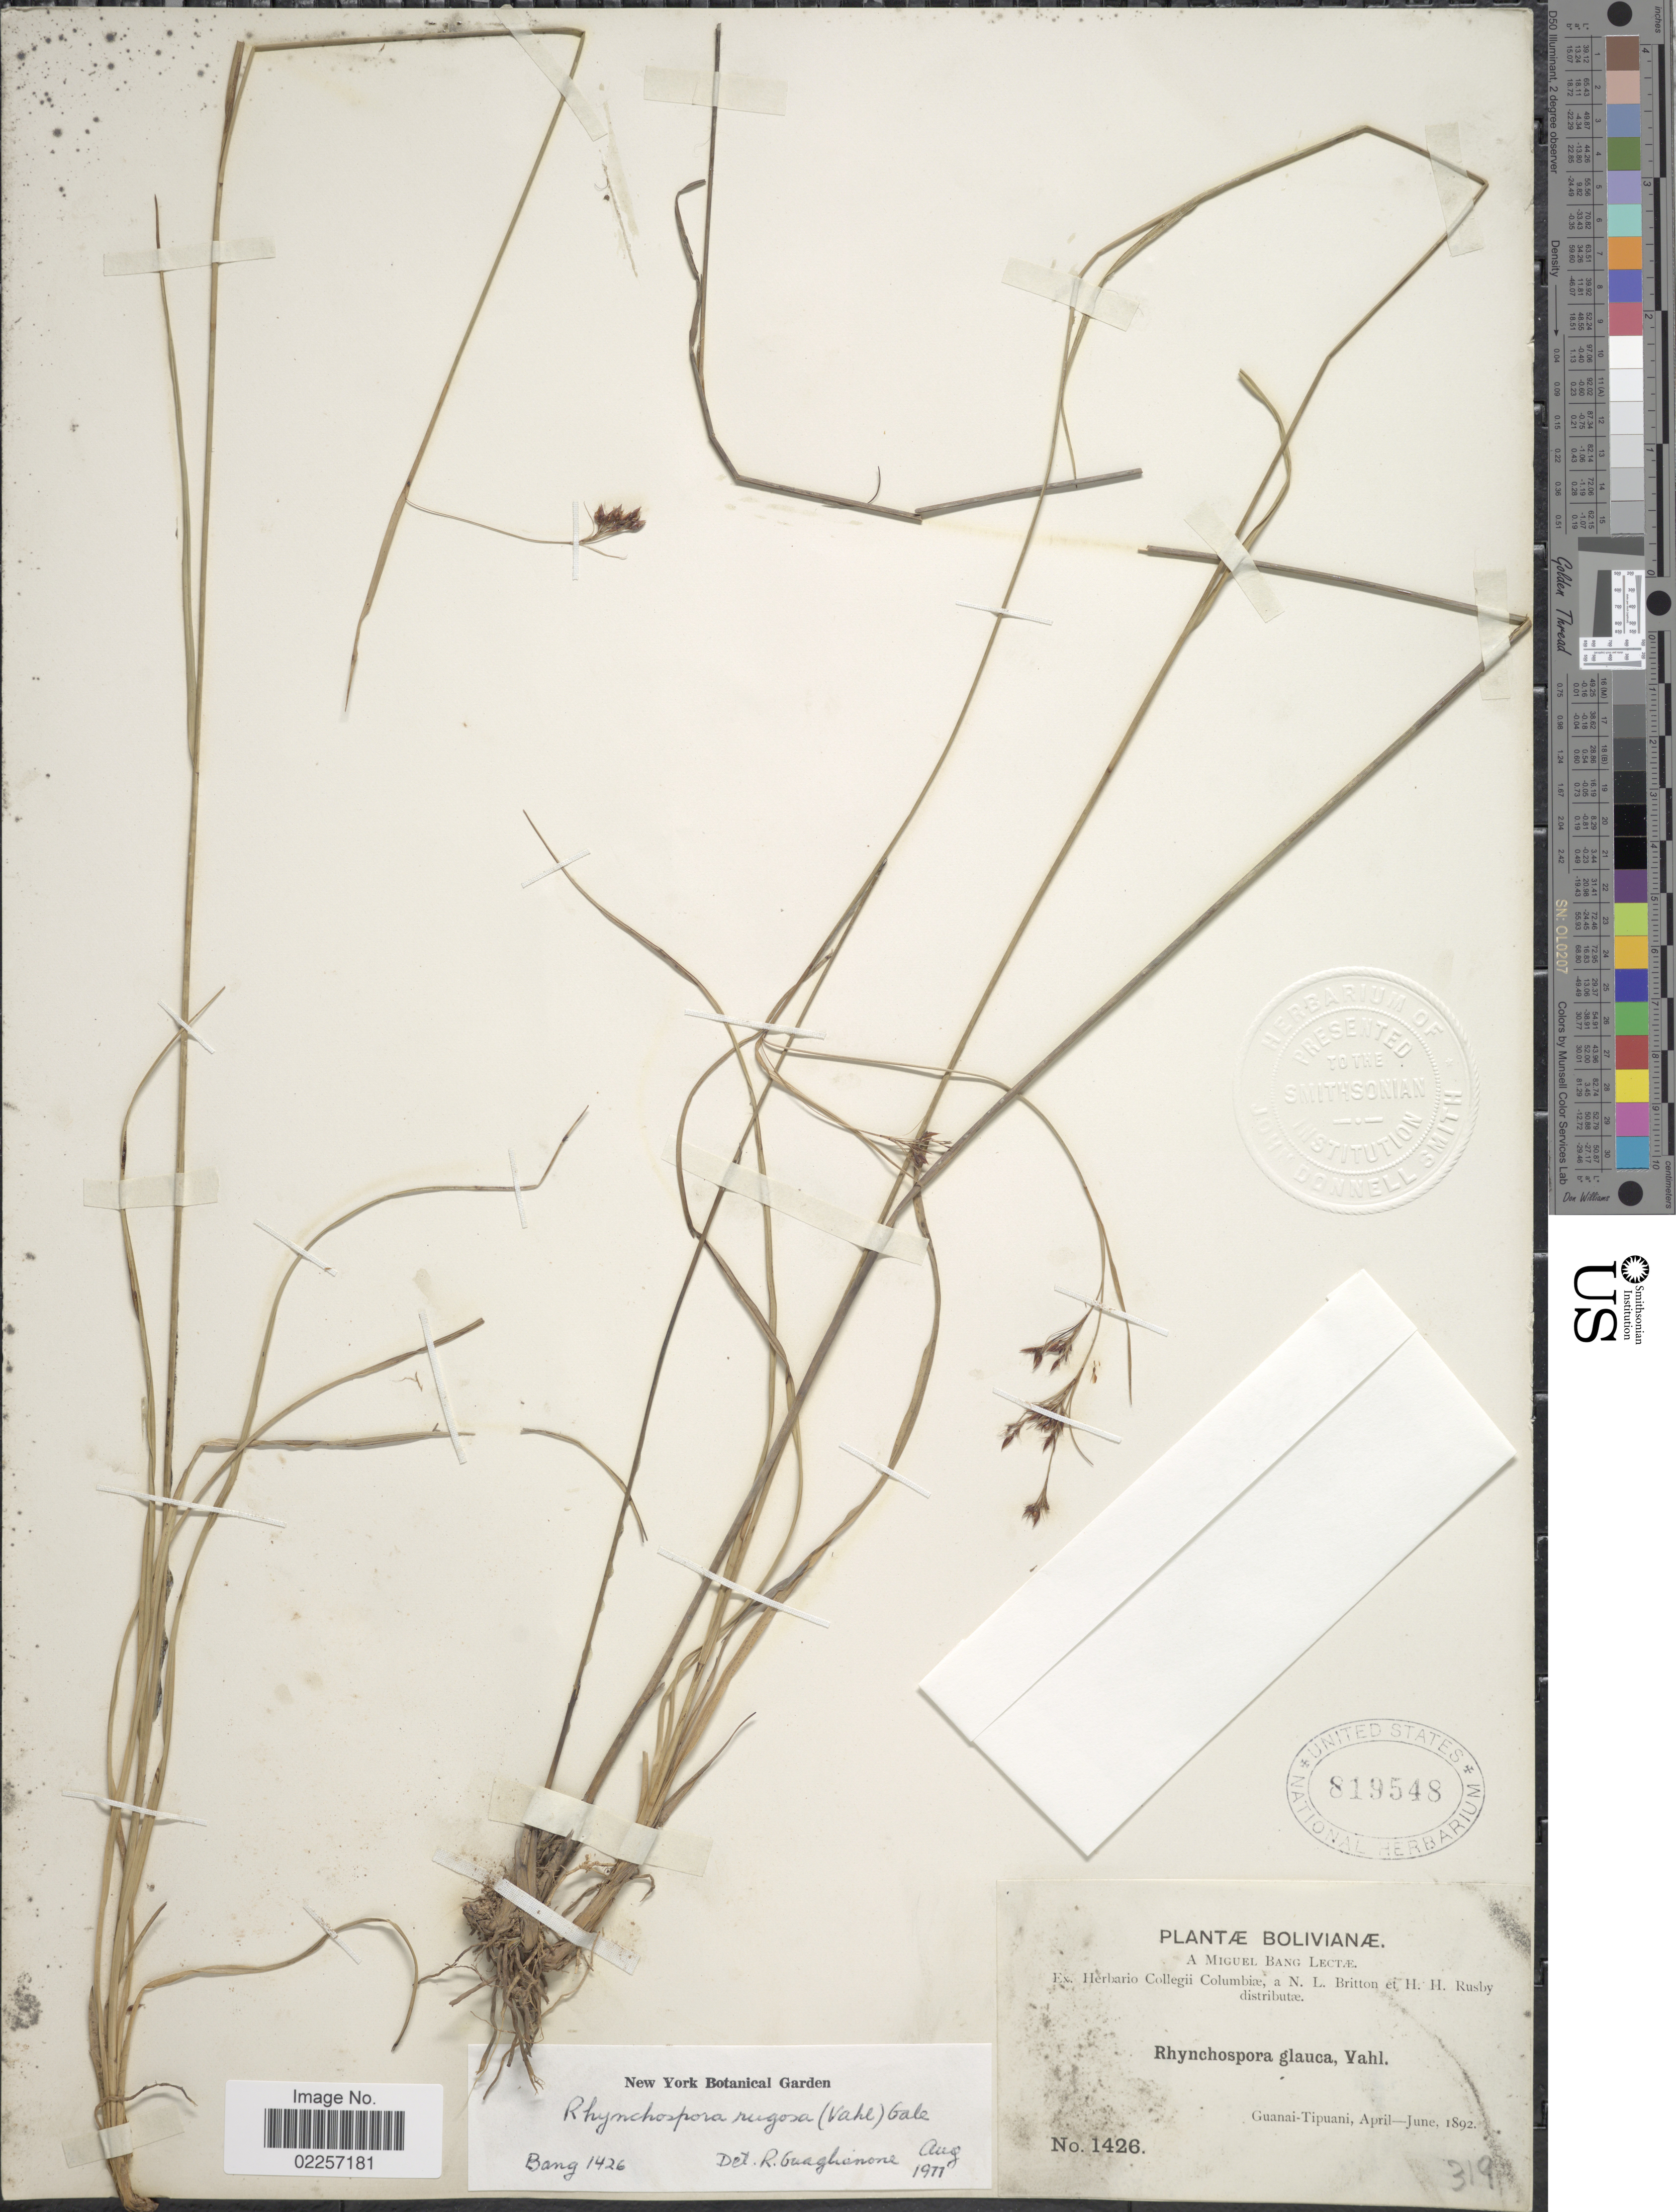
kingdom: Plantae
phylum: Tracheophyta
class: Liliopsida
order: Poales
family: Cyperaceae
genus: Rhynchospora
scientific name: Rhynchospora rugosa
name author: (Vahl) Gale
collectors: M. Bang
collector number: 1426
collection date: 1892-04/1892-06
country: Bolivia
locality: Guanai-Tipuani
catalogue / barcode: US 819548